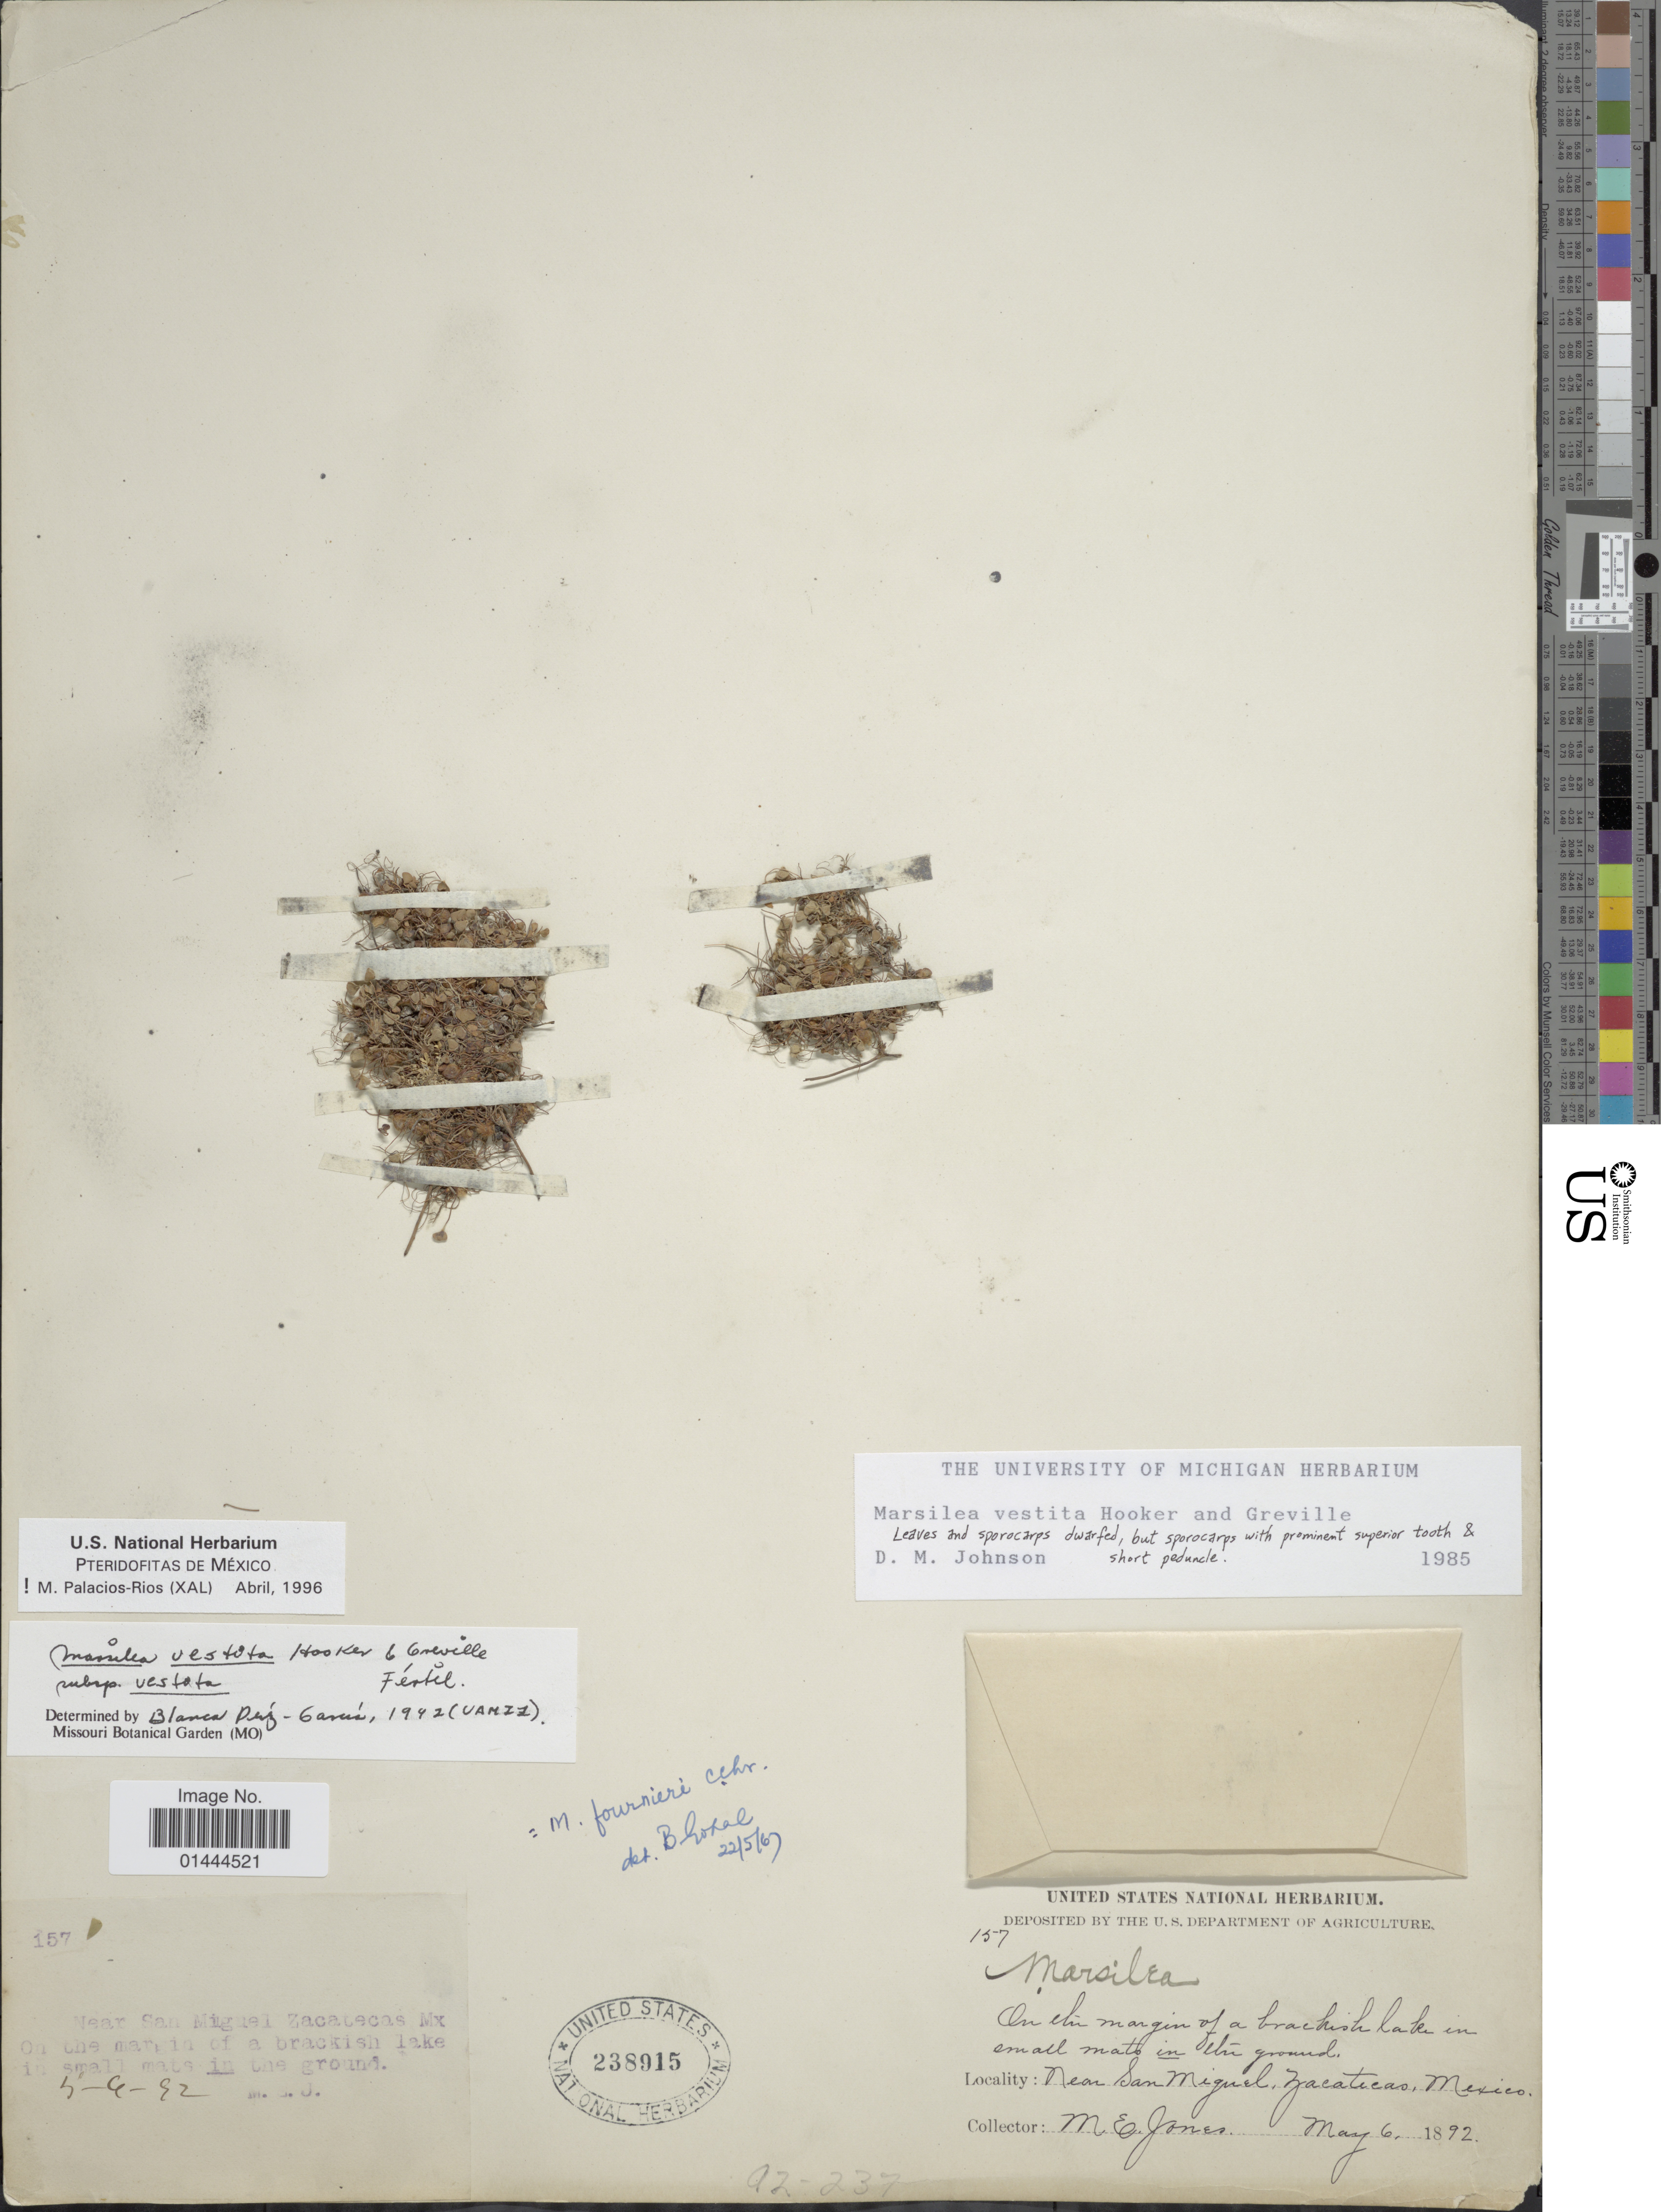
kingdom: Plantae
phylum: Tracheophyta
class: Polypodiopsida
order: Salviniales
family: Marsileaceae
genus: Marsilea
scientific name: Marsilea vestita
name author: Hook. & Grev.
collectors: M. E. Jones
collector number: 157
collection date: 1892-05-06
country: Mexico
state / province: Zacatecas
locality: Near San Miguel, Mx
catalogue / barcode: US 238915